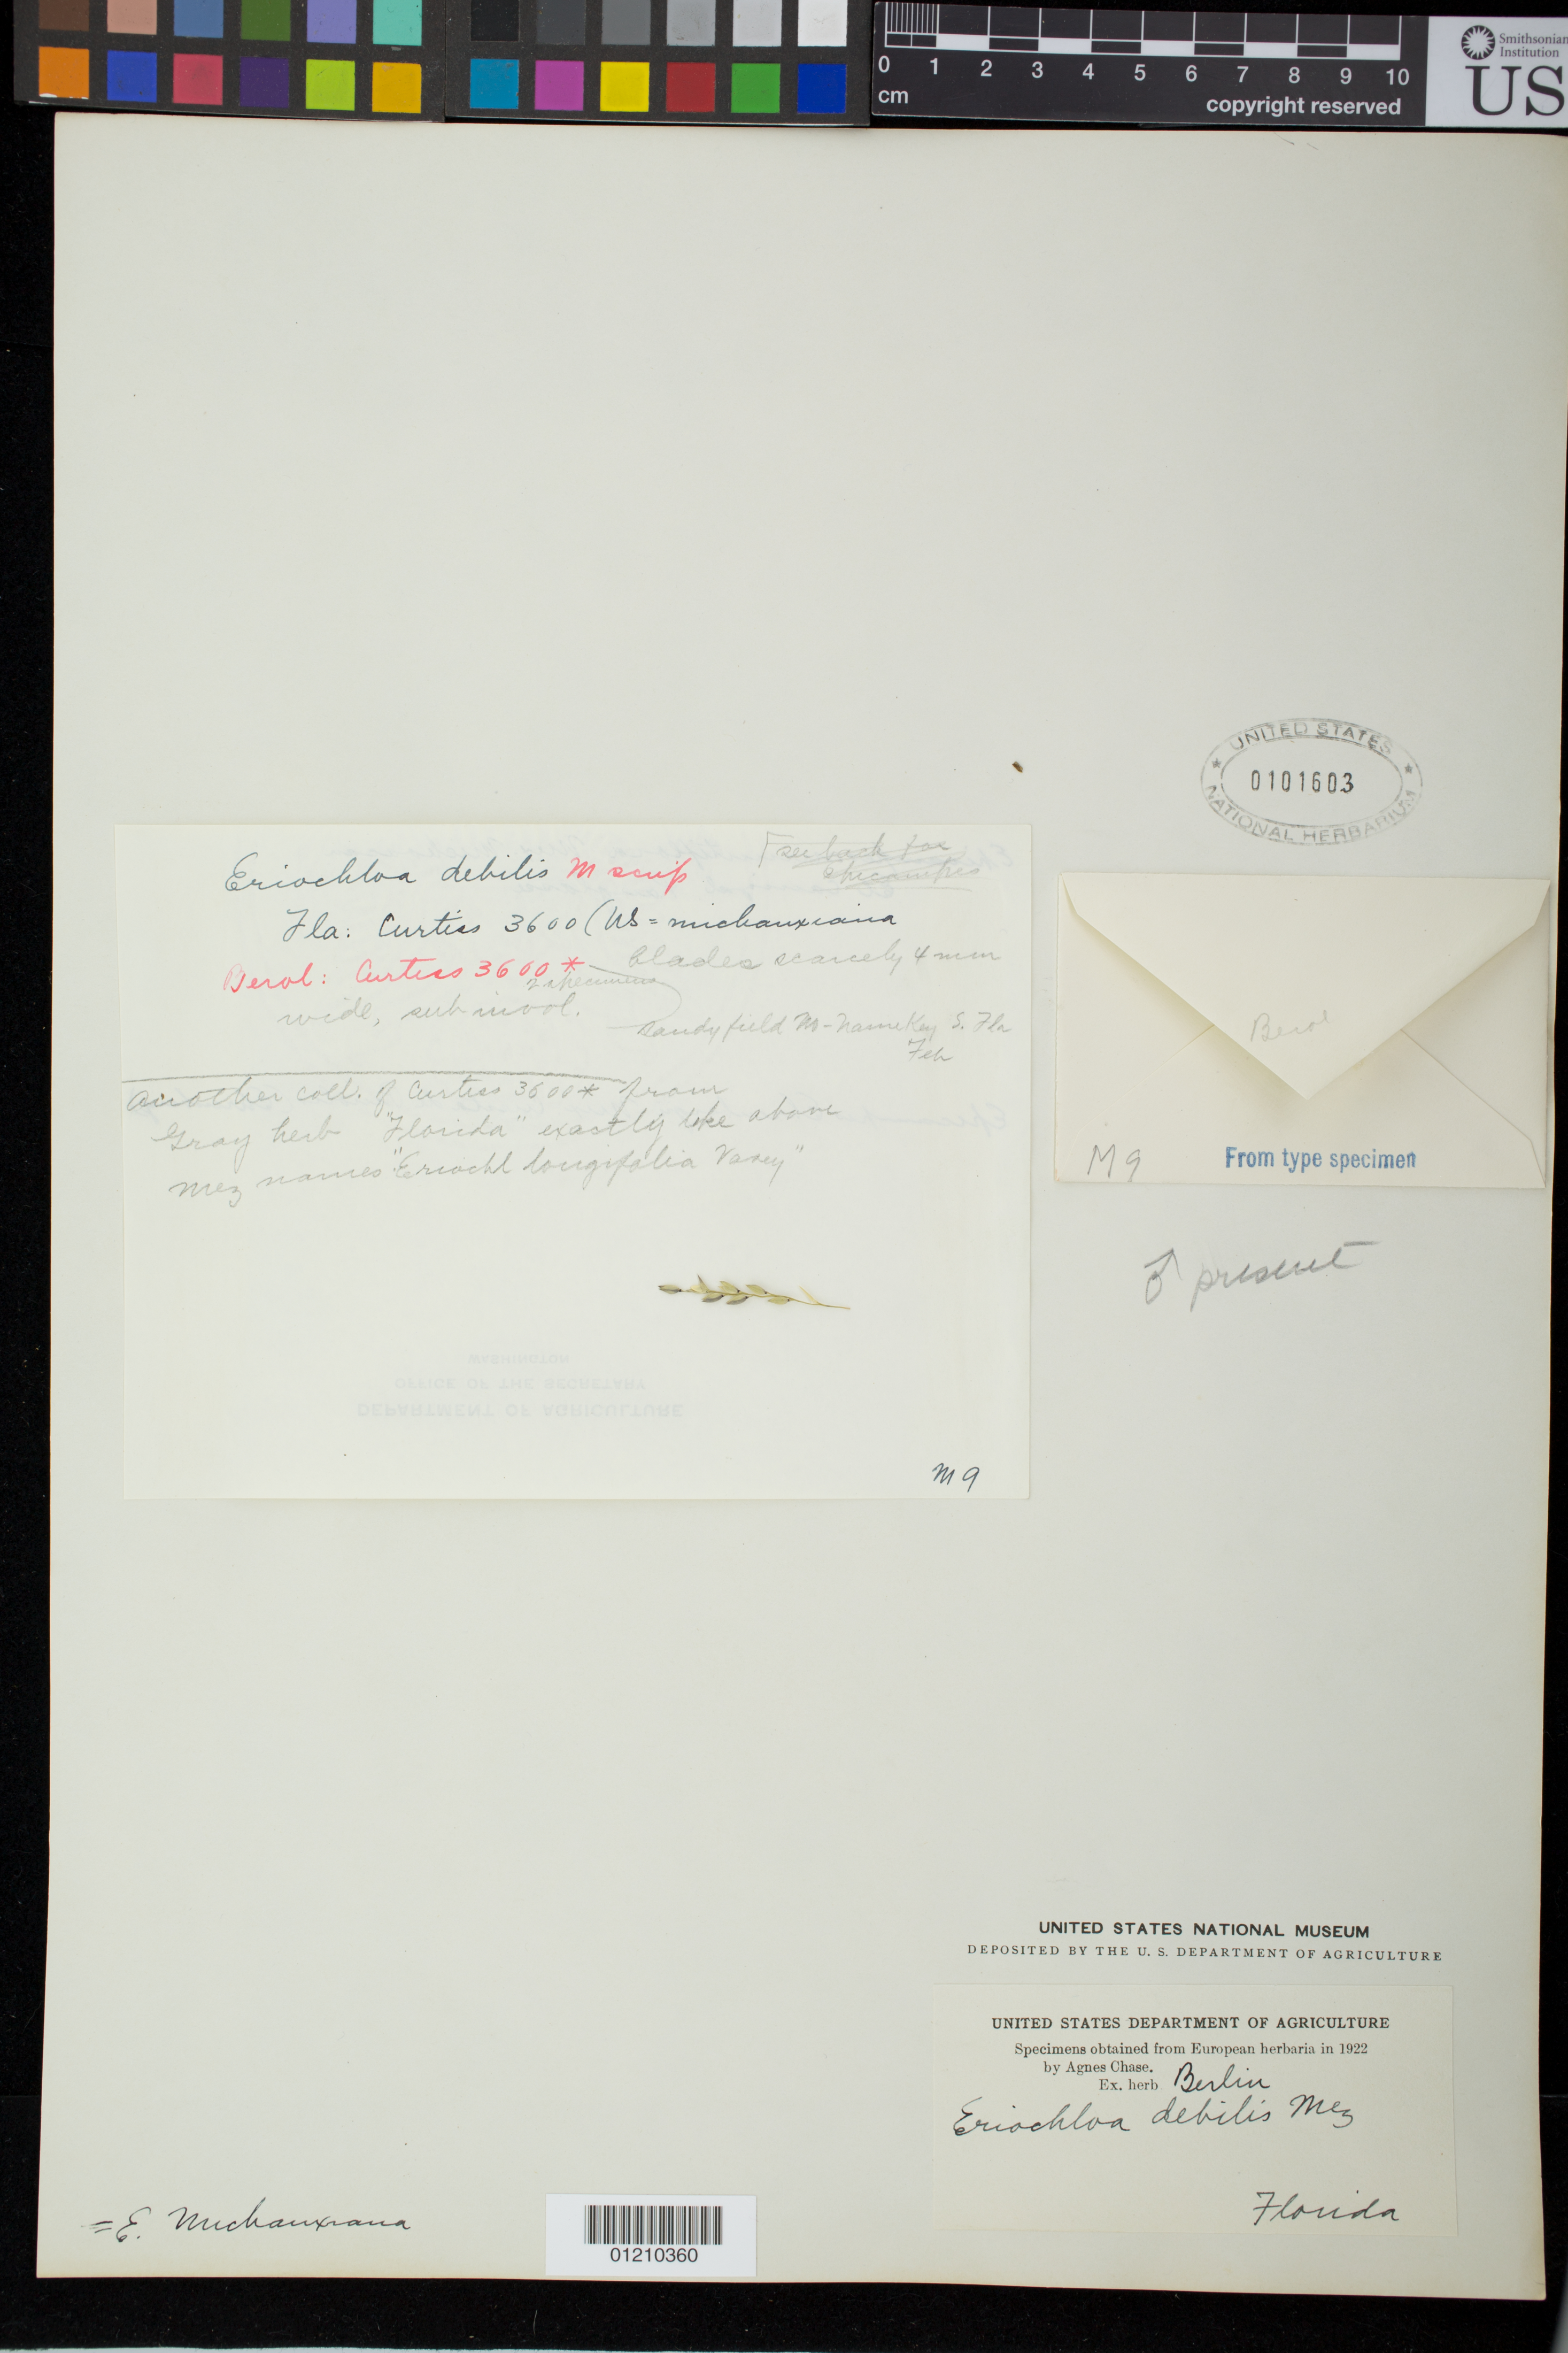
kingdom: Plantae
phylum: Tracheophyta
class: Liliopsida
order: Poales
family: Poaceae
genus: Eriochloa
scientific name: Eriochloa debilis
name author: Mez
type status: Isotype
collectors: A. H. Curtiss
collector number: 3600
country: United States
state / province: Florida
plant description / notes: Fragmentary material of type specimen ex herb. Berlin.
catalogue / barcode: US 101603